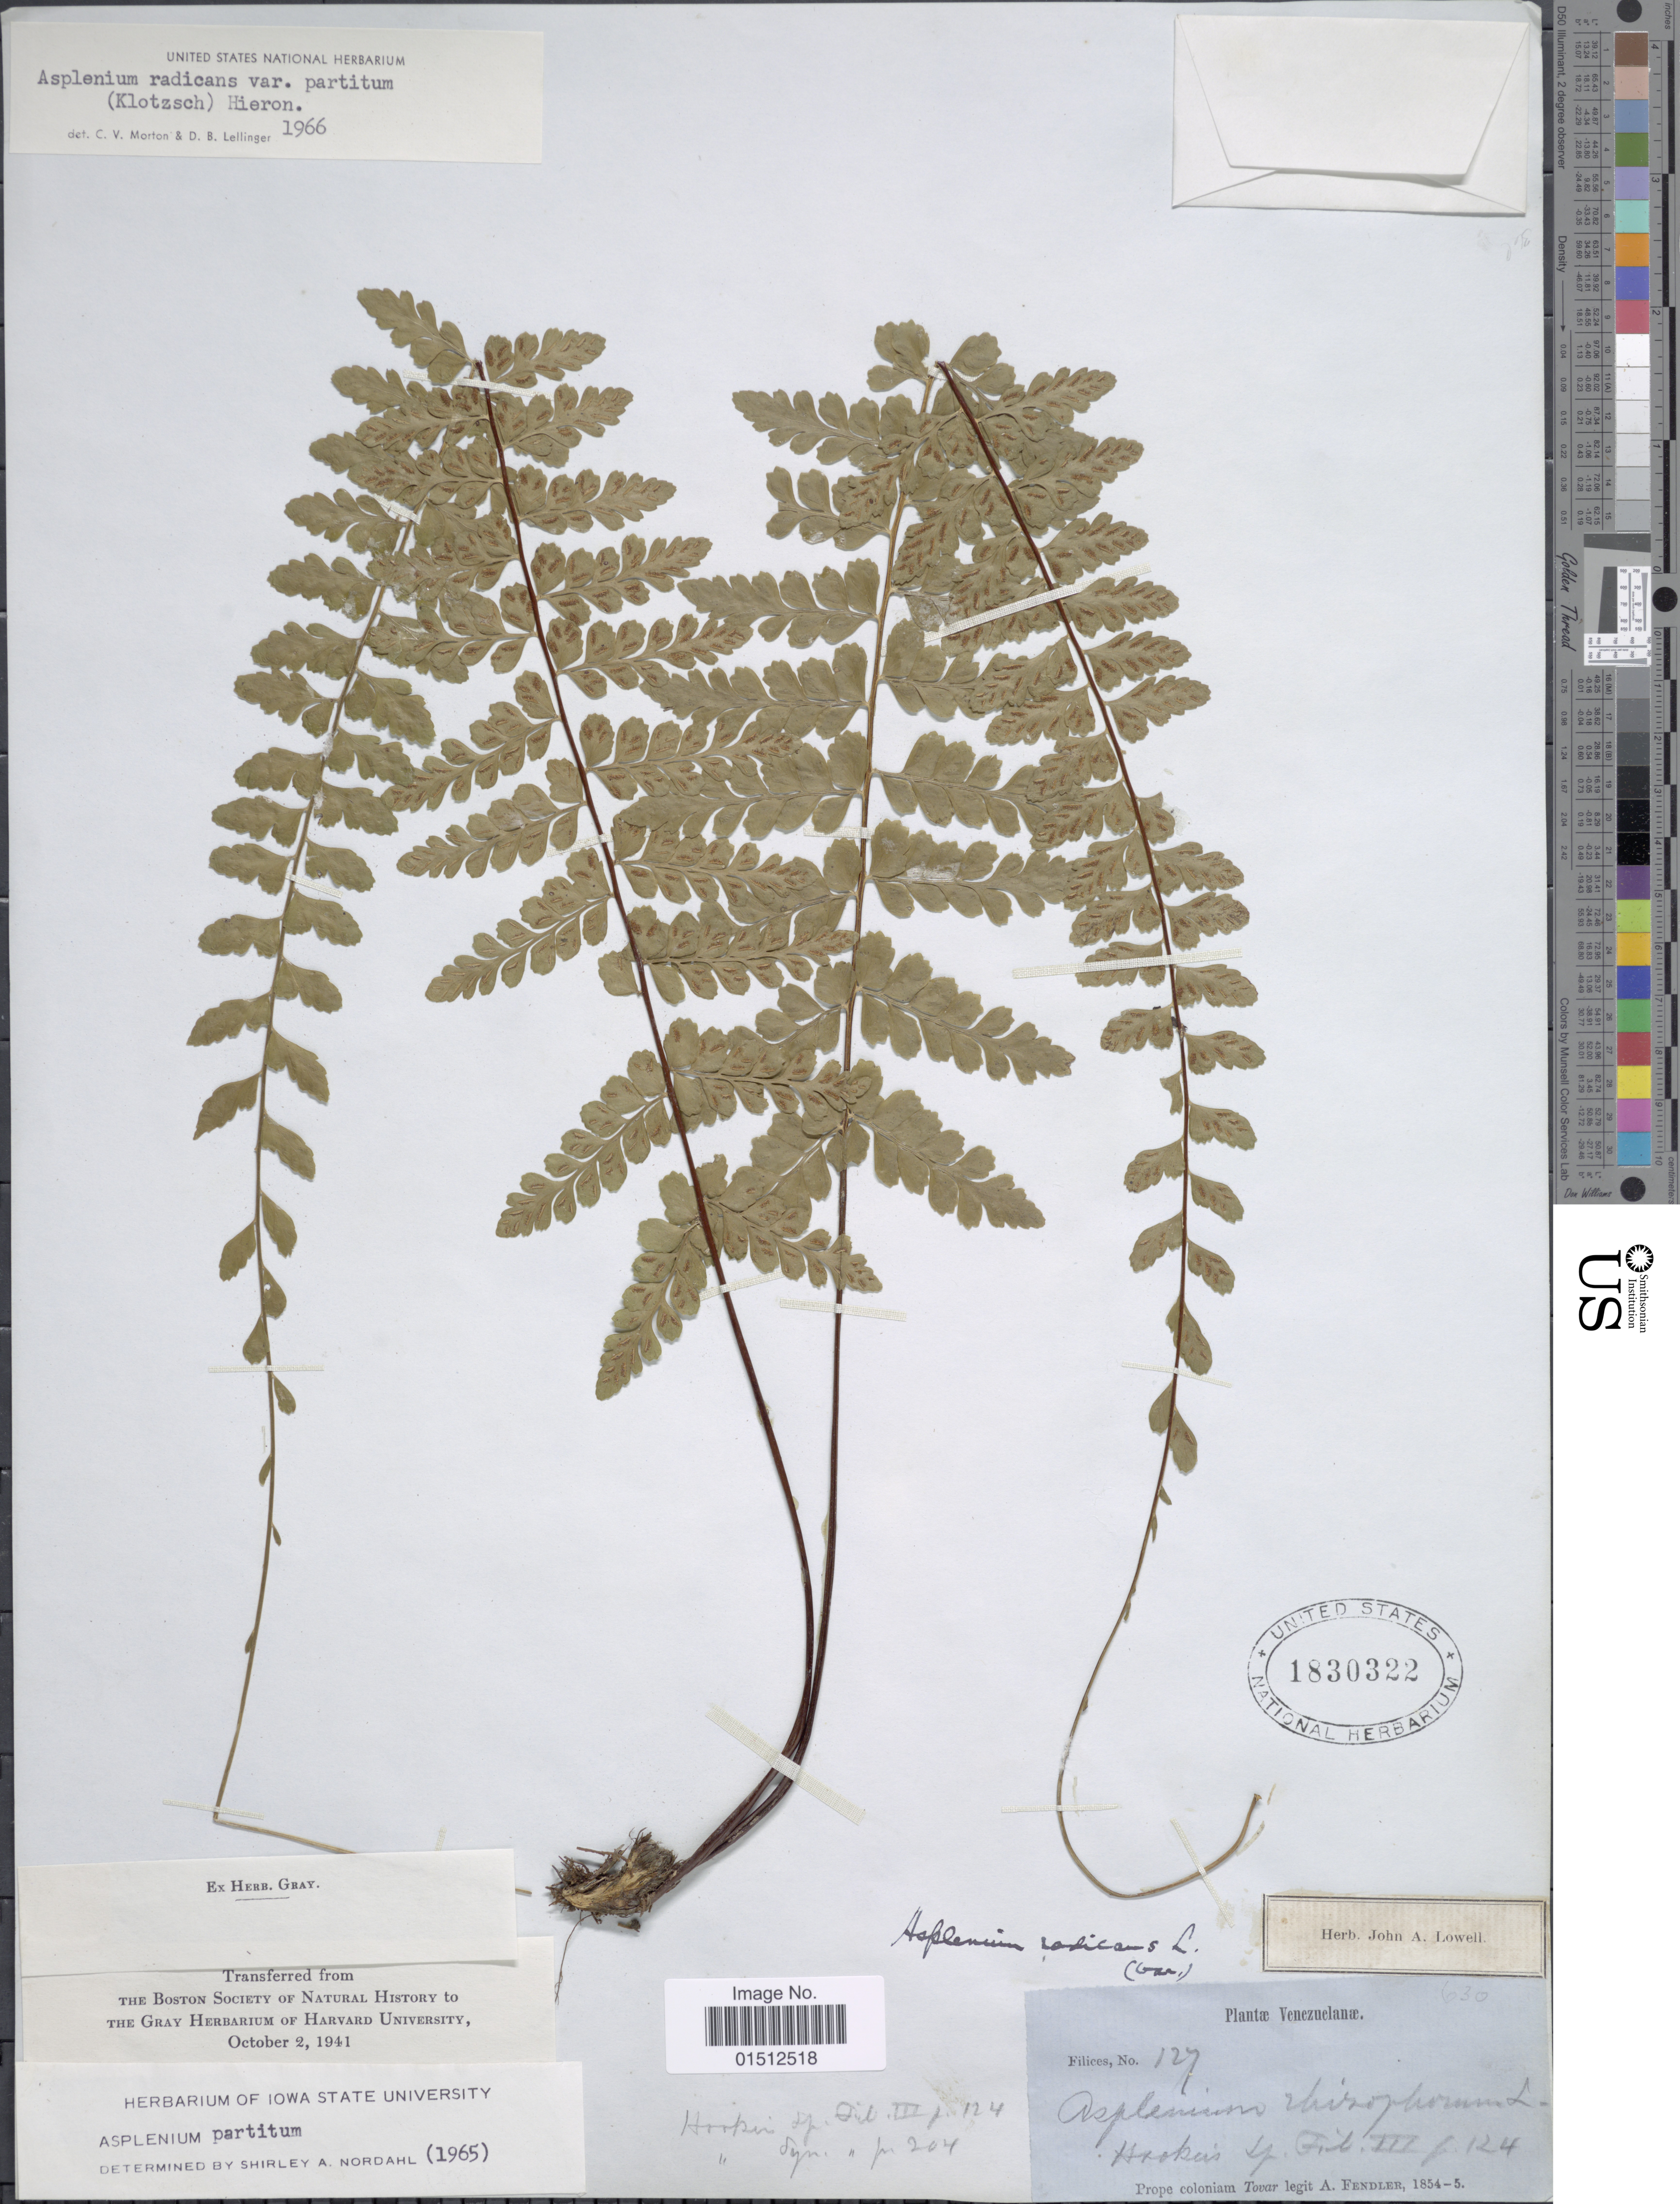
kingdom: Plantae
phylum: Tracheophyta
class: Polypodiopsida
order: Polypodiales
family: Aspleniaceae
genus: Asplenium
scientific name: Asplenium radicans var. partitum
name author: (Klotzsch) Hieron.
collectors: A. Fendler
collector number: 127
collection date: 1854/1855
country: Venezuela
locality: Venezuelanae, Prope coloniam Tovar.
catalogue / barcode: US 1830322